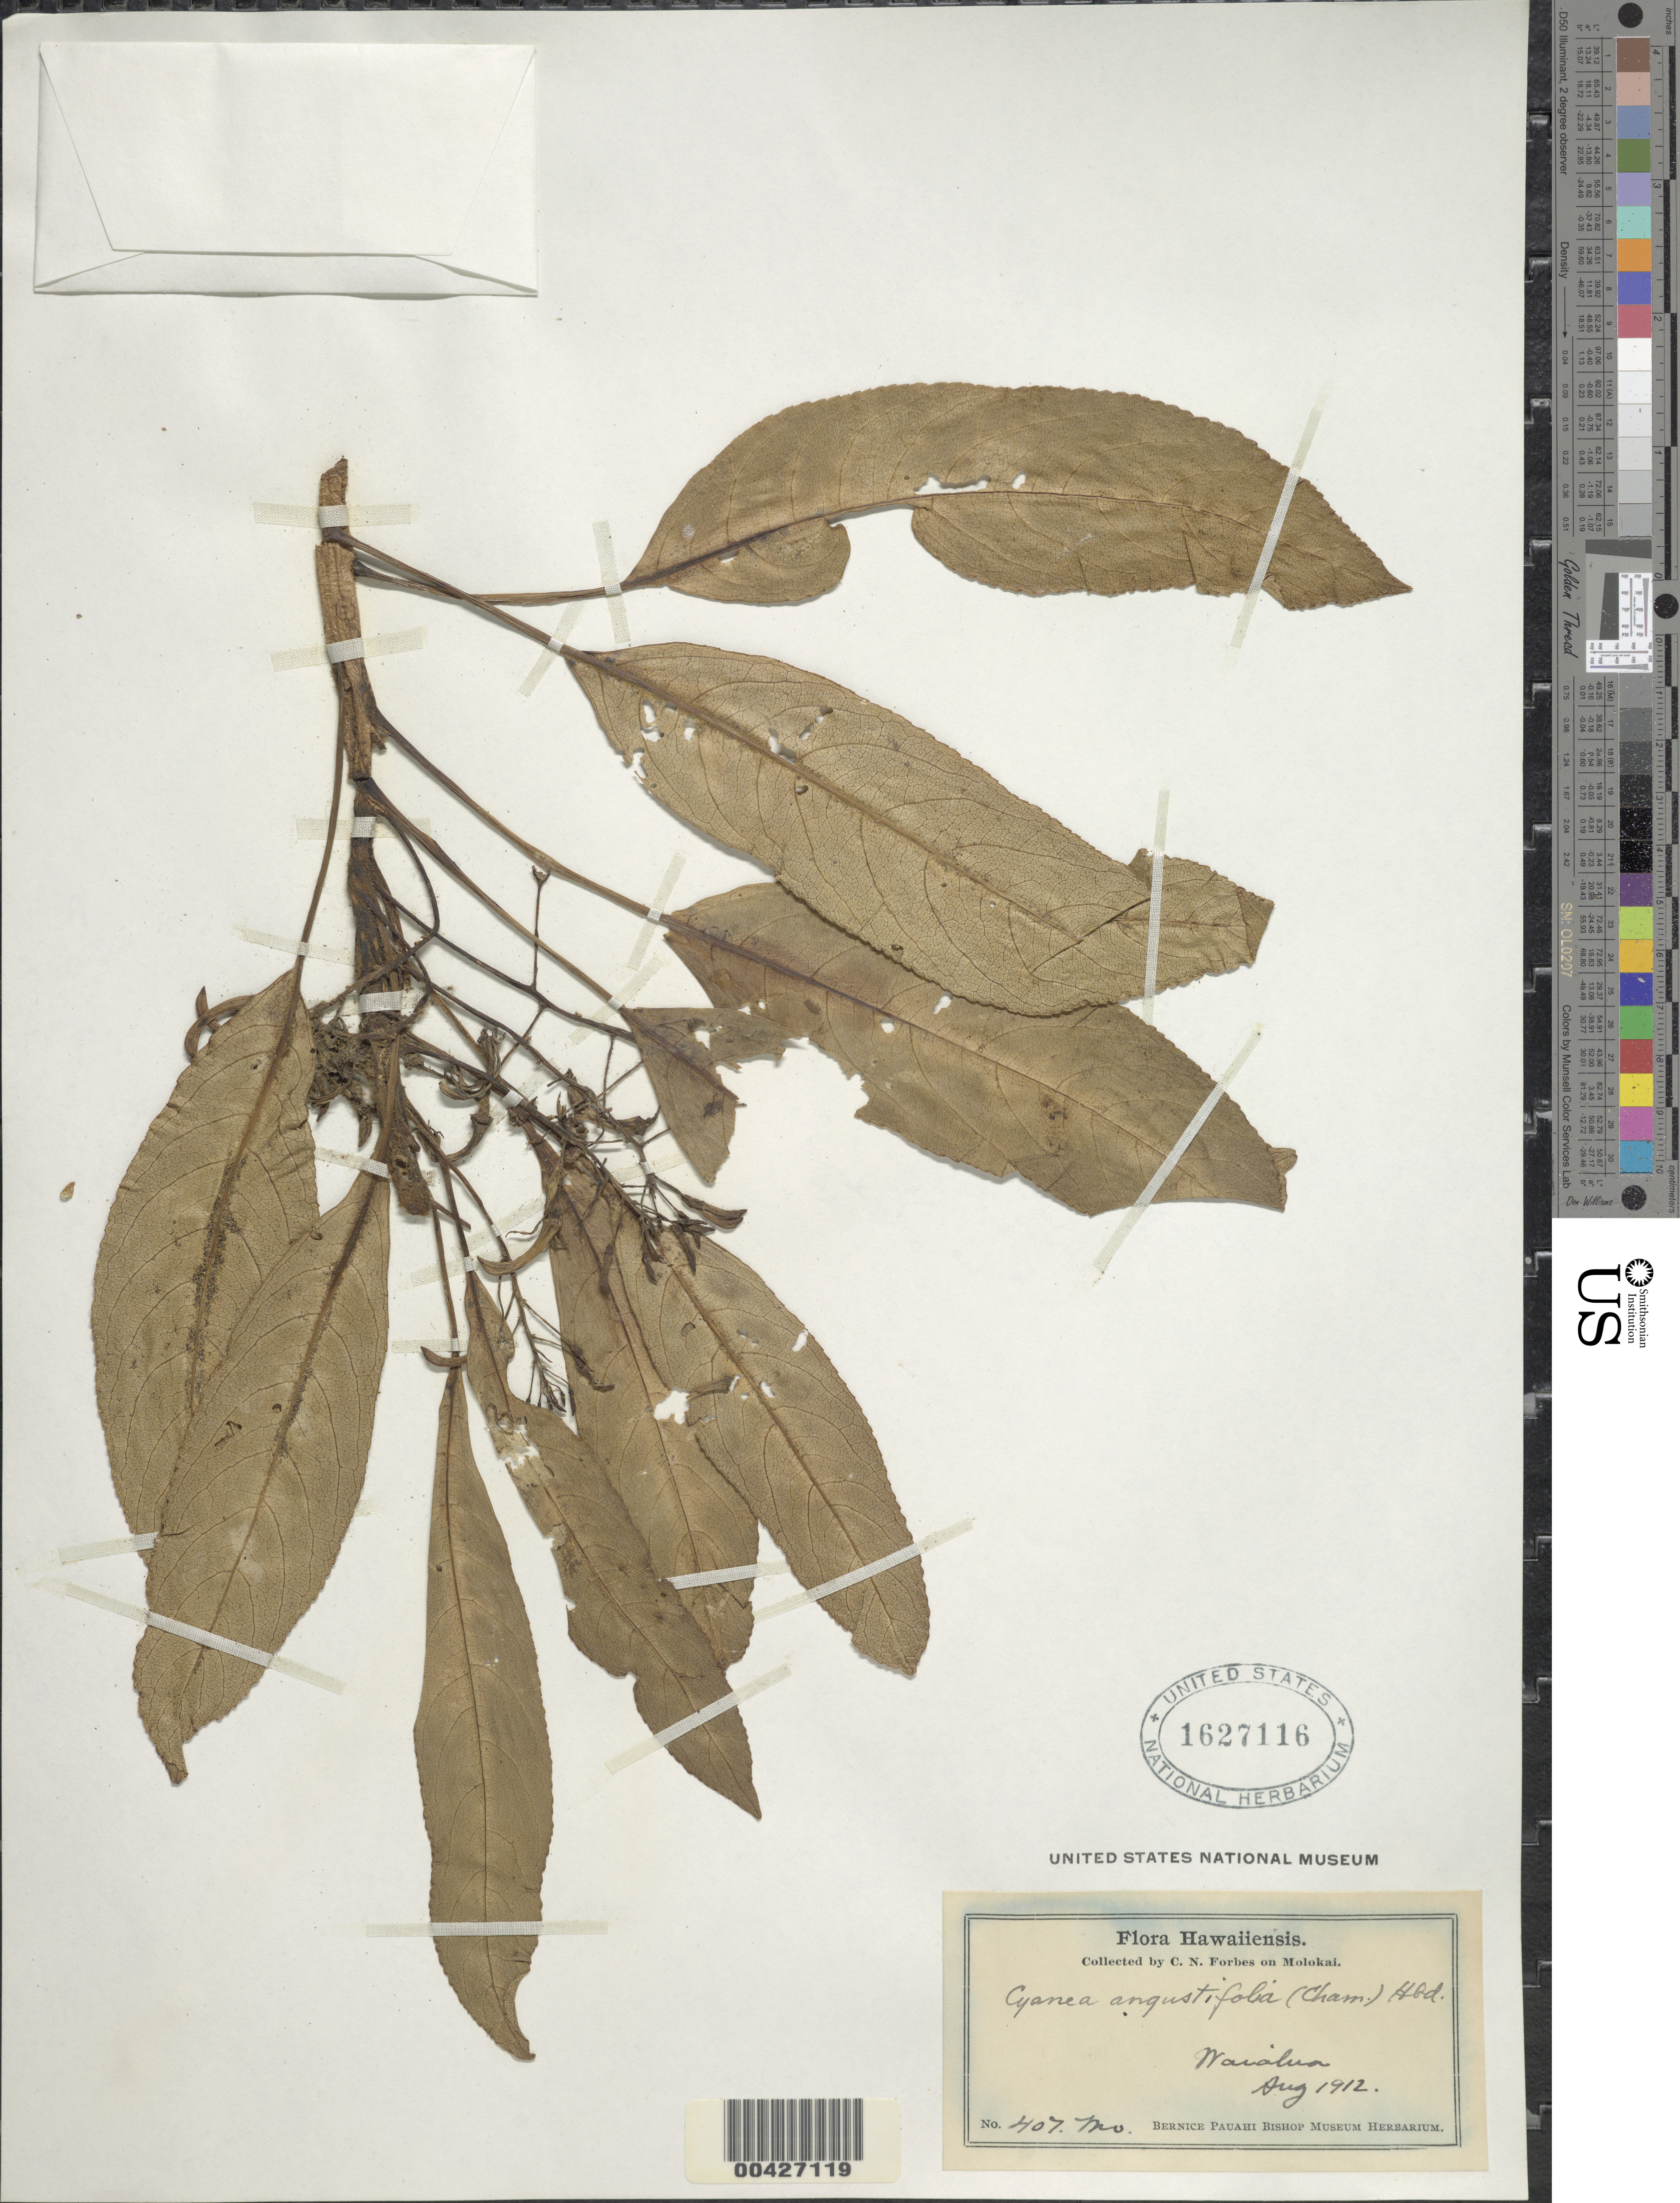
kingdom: Plantae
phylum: Tracheophyta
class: Magnoliopsida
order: Asterales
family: Campanulaceae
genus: Cyanea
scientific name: Cyanea angustifolia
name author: (Cham.) Hillebr.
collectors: C. N. Forbes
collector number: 407.Mo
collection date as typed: Aug 1912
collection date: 1912-08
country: United States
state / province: Hawaii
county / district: Maui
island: Moloka'i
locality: Waialua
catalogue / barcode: US 1627116